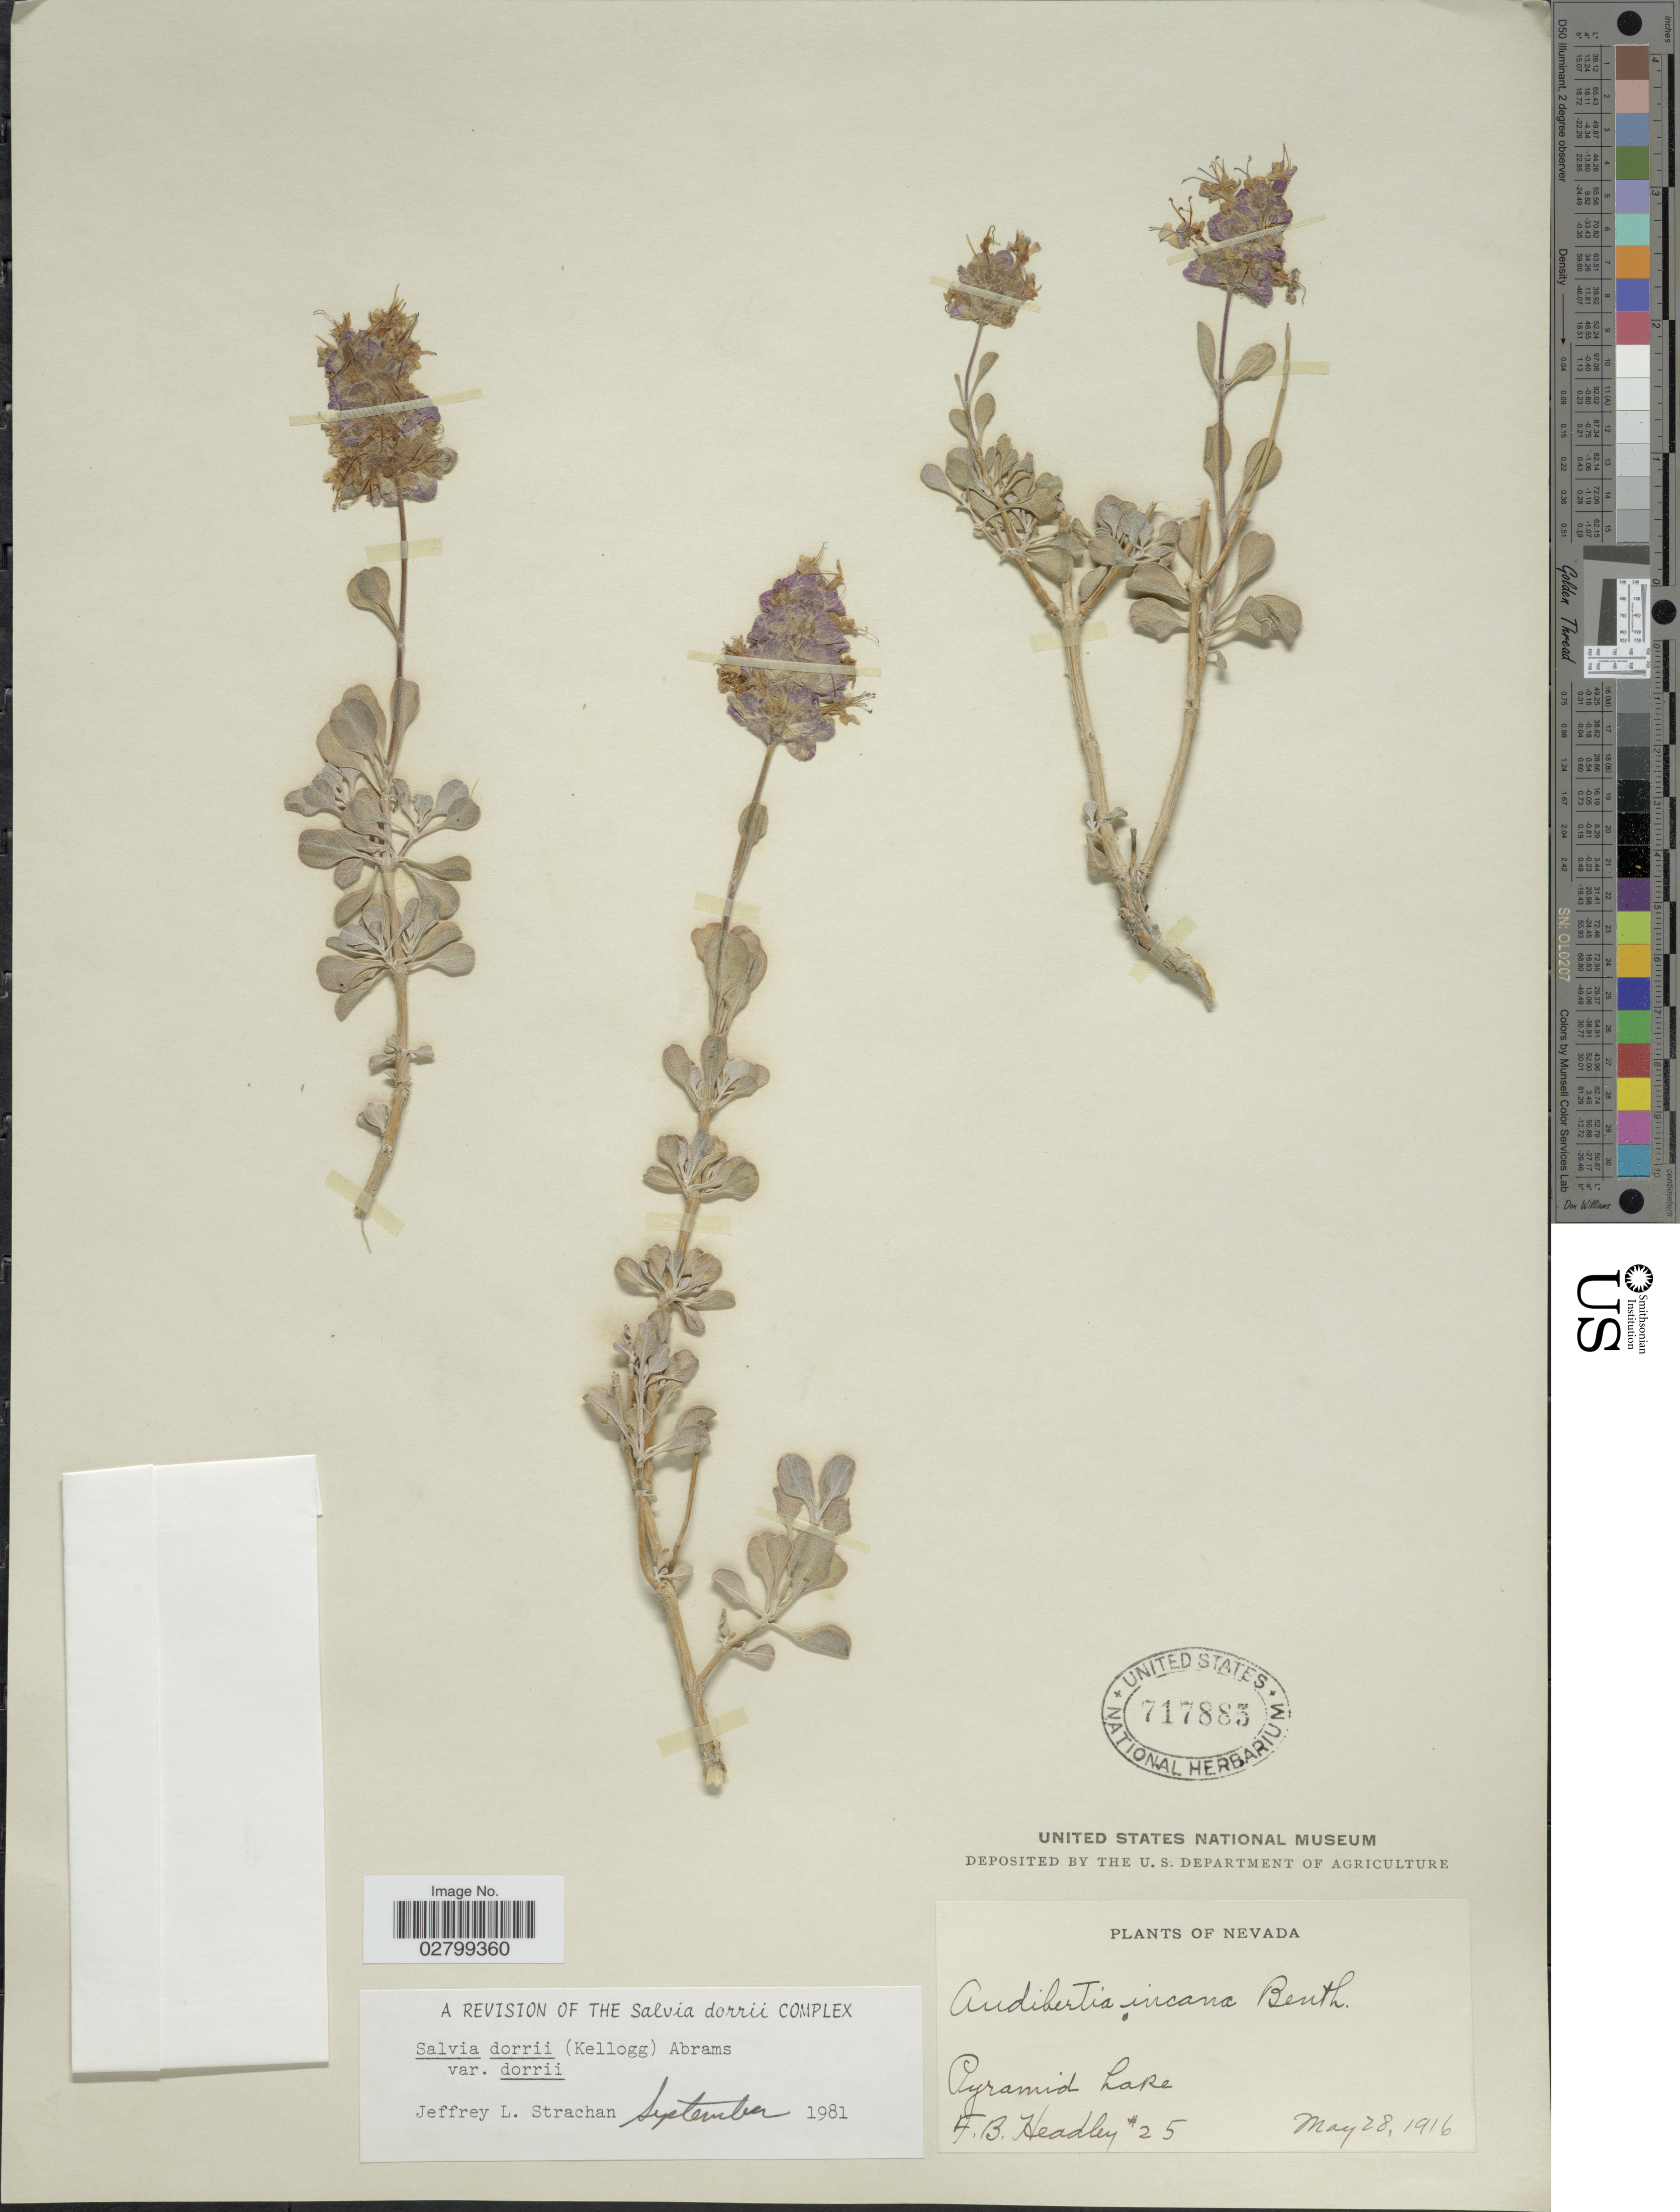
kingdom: Plantae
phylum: Tracheophyta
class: Magnoliopsida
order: Lamiales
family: Lamiaceae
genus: Salvia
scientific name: Salvia dorrii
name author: (Kellogg) Abrams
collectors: F. B. Headley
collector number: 25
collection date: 1916-05-28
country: United States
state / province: Nevada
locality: Pyramid Lake.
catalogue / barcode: US 717885